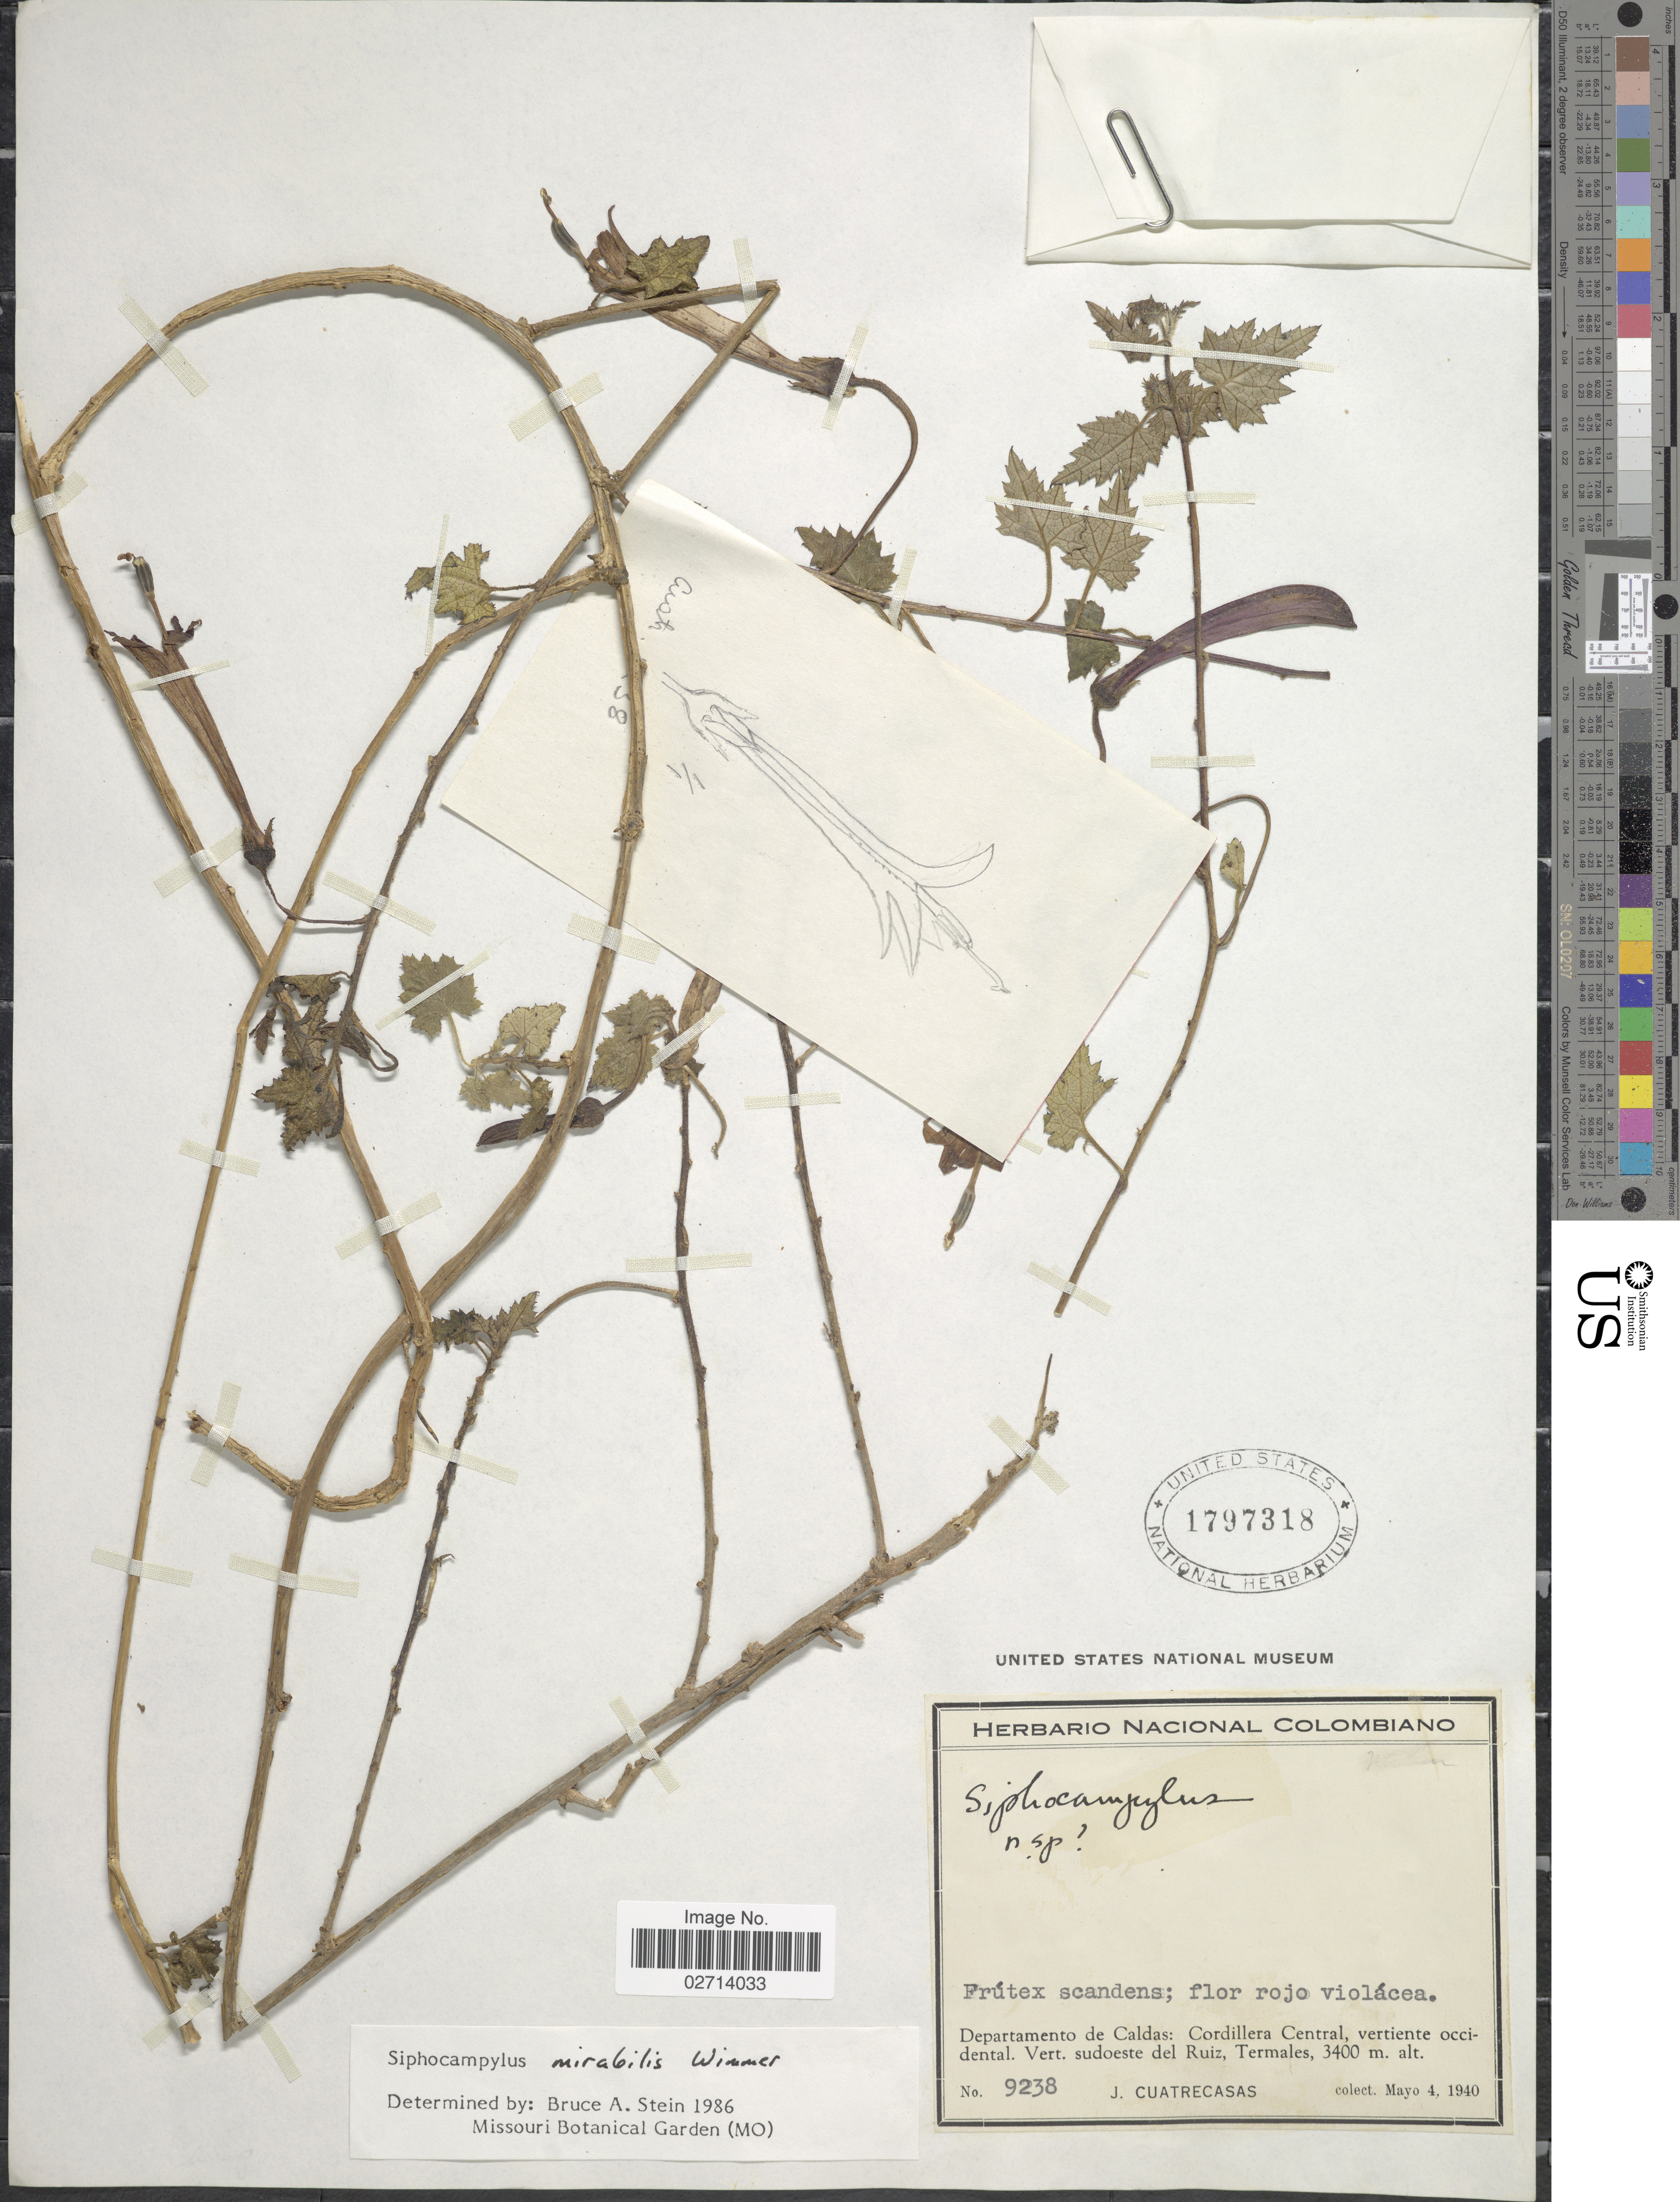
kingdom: Plantae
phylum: Tracheophyta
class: Magnoliopsida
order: Asterales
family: Campanulaceae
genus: Siphocampylus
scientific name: Siphocampylus mirabilis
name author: E. Wimm.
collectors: J. Cuatrecasas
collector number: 9238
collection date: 1940-05-04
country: Colombia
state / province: Caldas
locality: Cordillera Central, vertiente occidental. Vert. sudoeste del Ruiz, Termales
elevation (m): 3400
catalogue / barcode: US 1797318